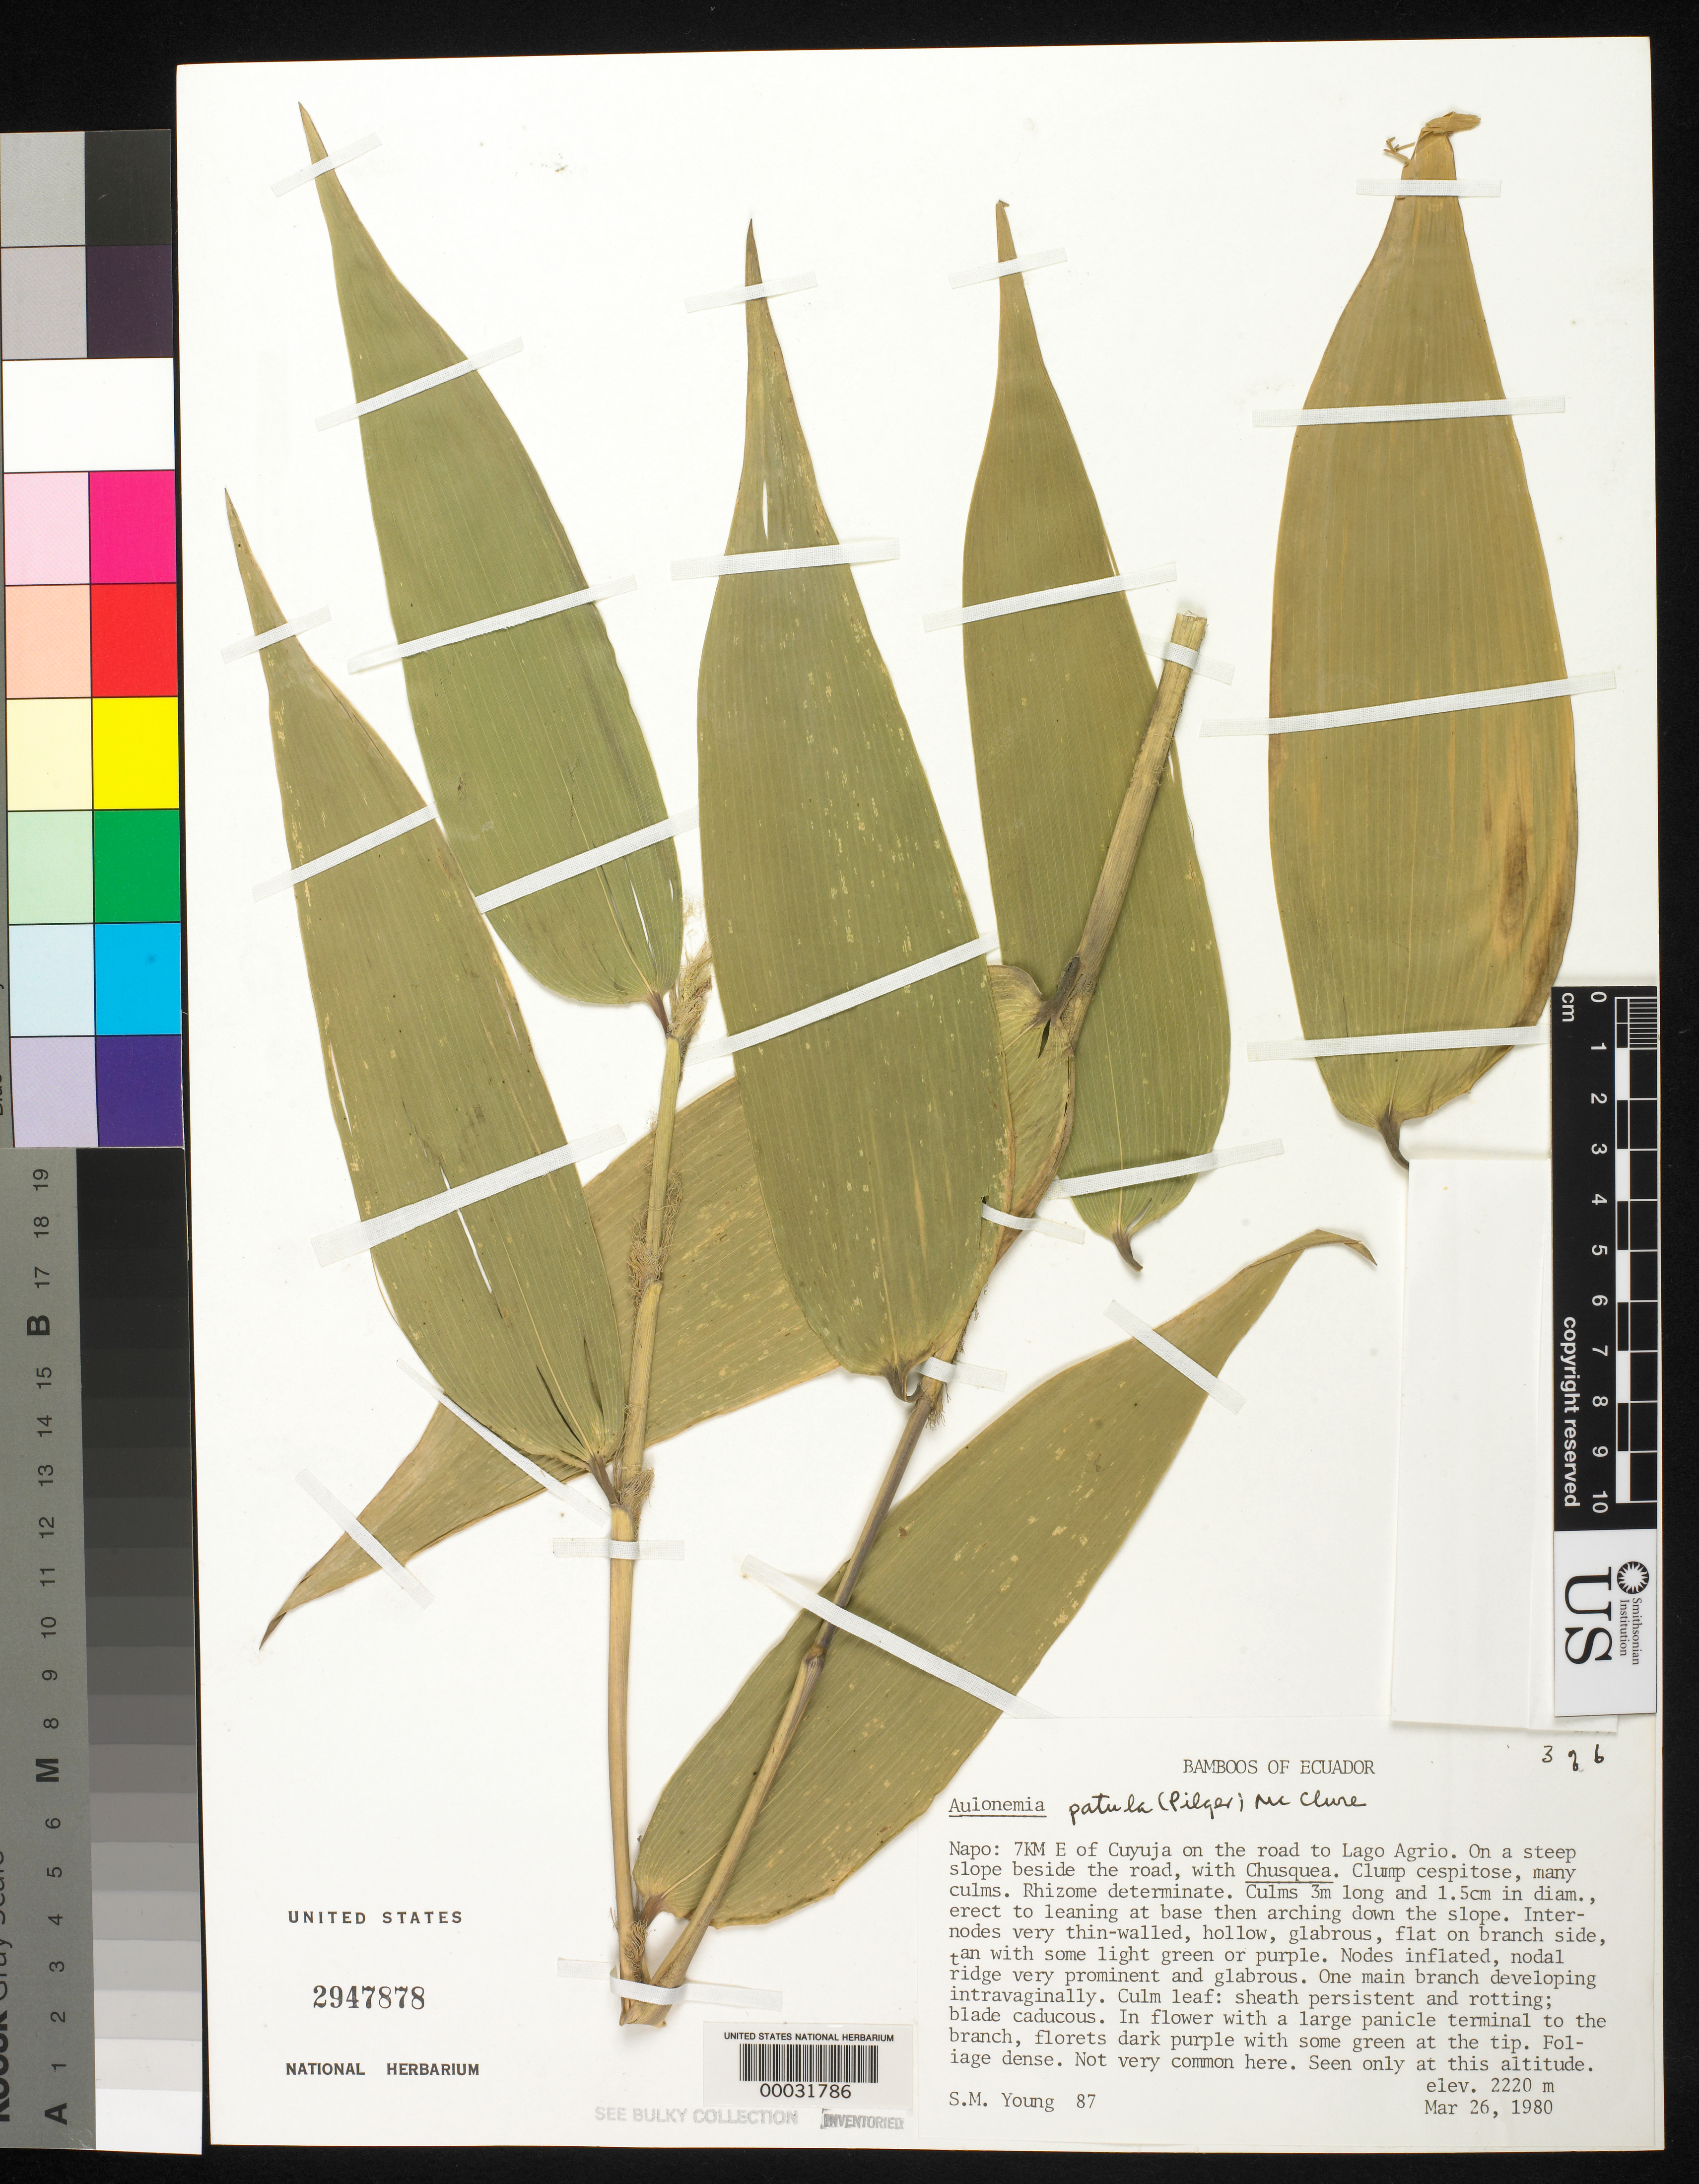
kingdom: Plantae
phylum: Tracheophyta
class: Liliopsida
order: Poales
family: Poaceae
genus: Aulonemia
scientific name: Aulonemia patula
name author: (Pilg.) McClure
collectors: S. Young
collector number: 87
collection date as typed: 26 Mar 1980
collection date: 1980-03-26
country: Ecuador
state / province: Napo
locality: Cuyuja, lago agRio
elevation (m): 2220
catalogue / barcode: US 2947878